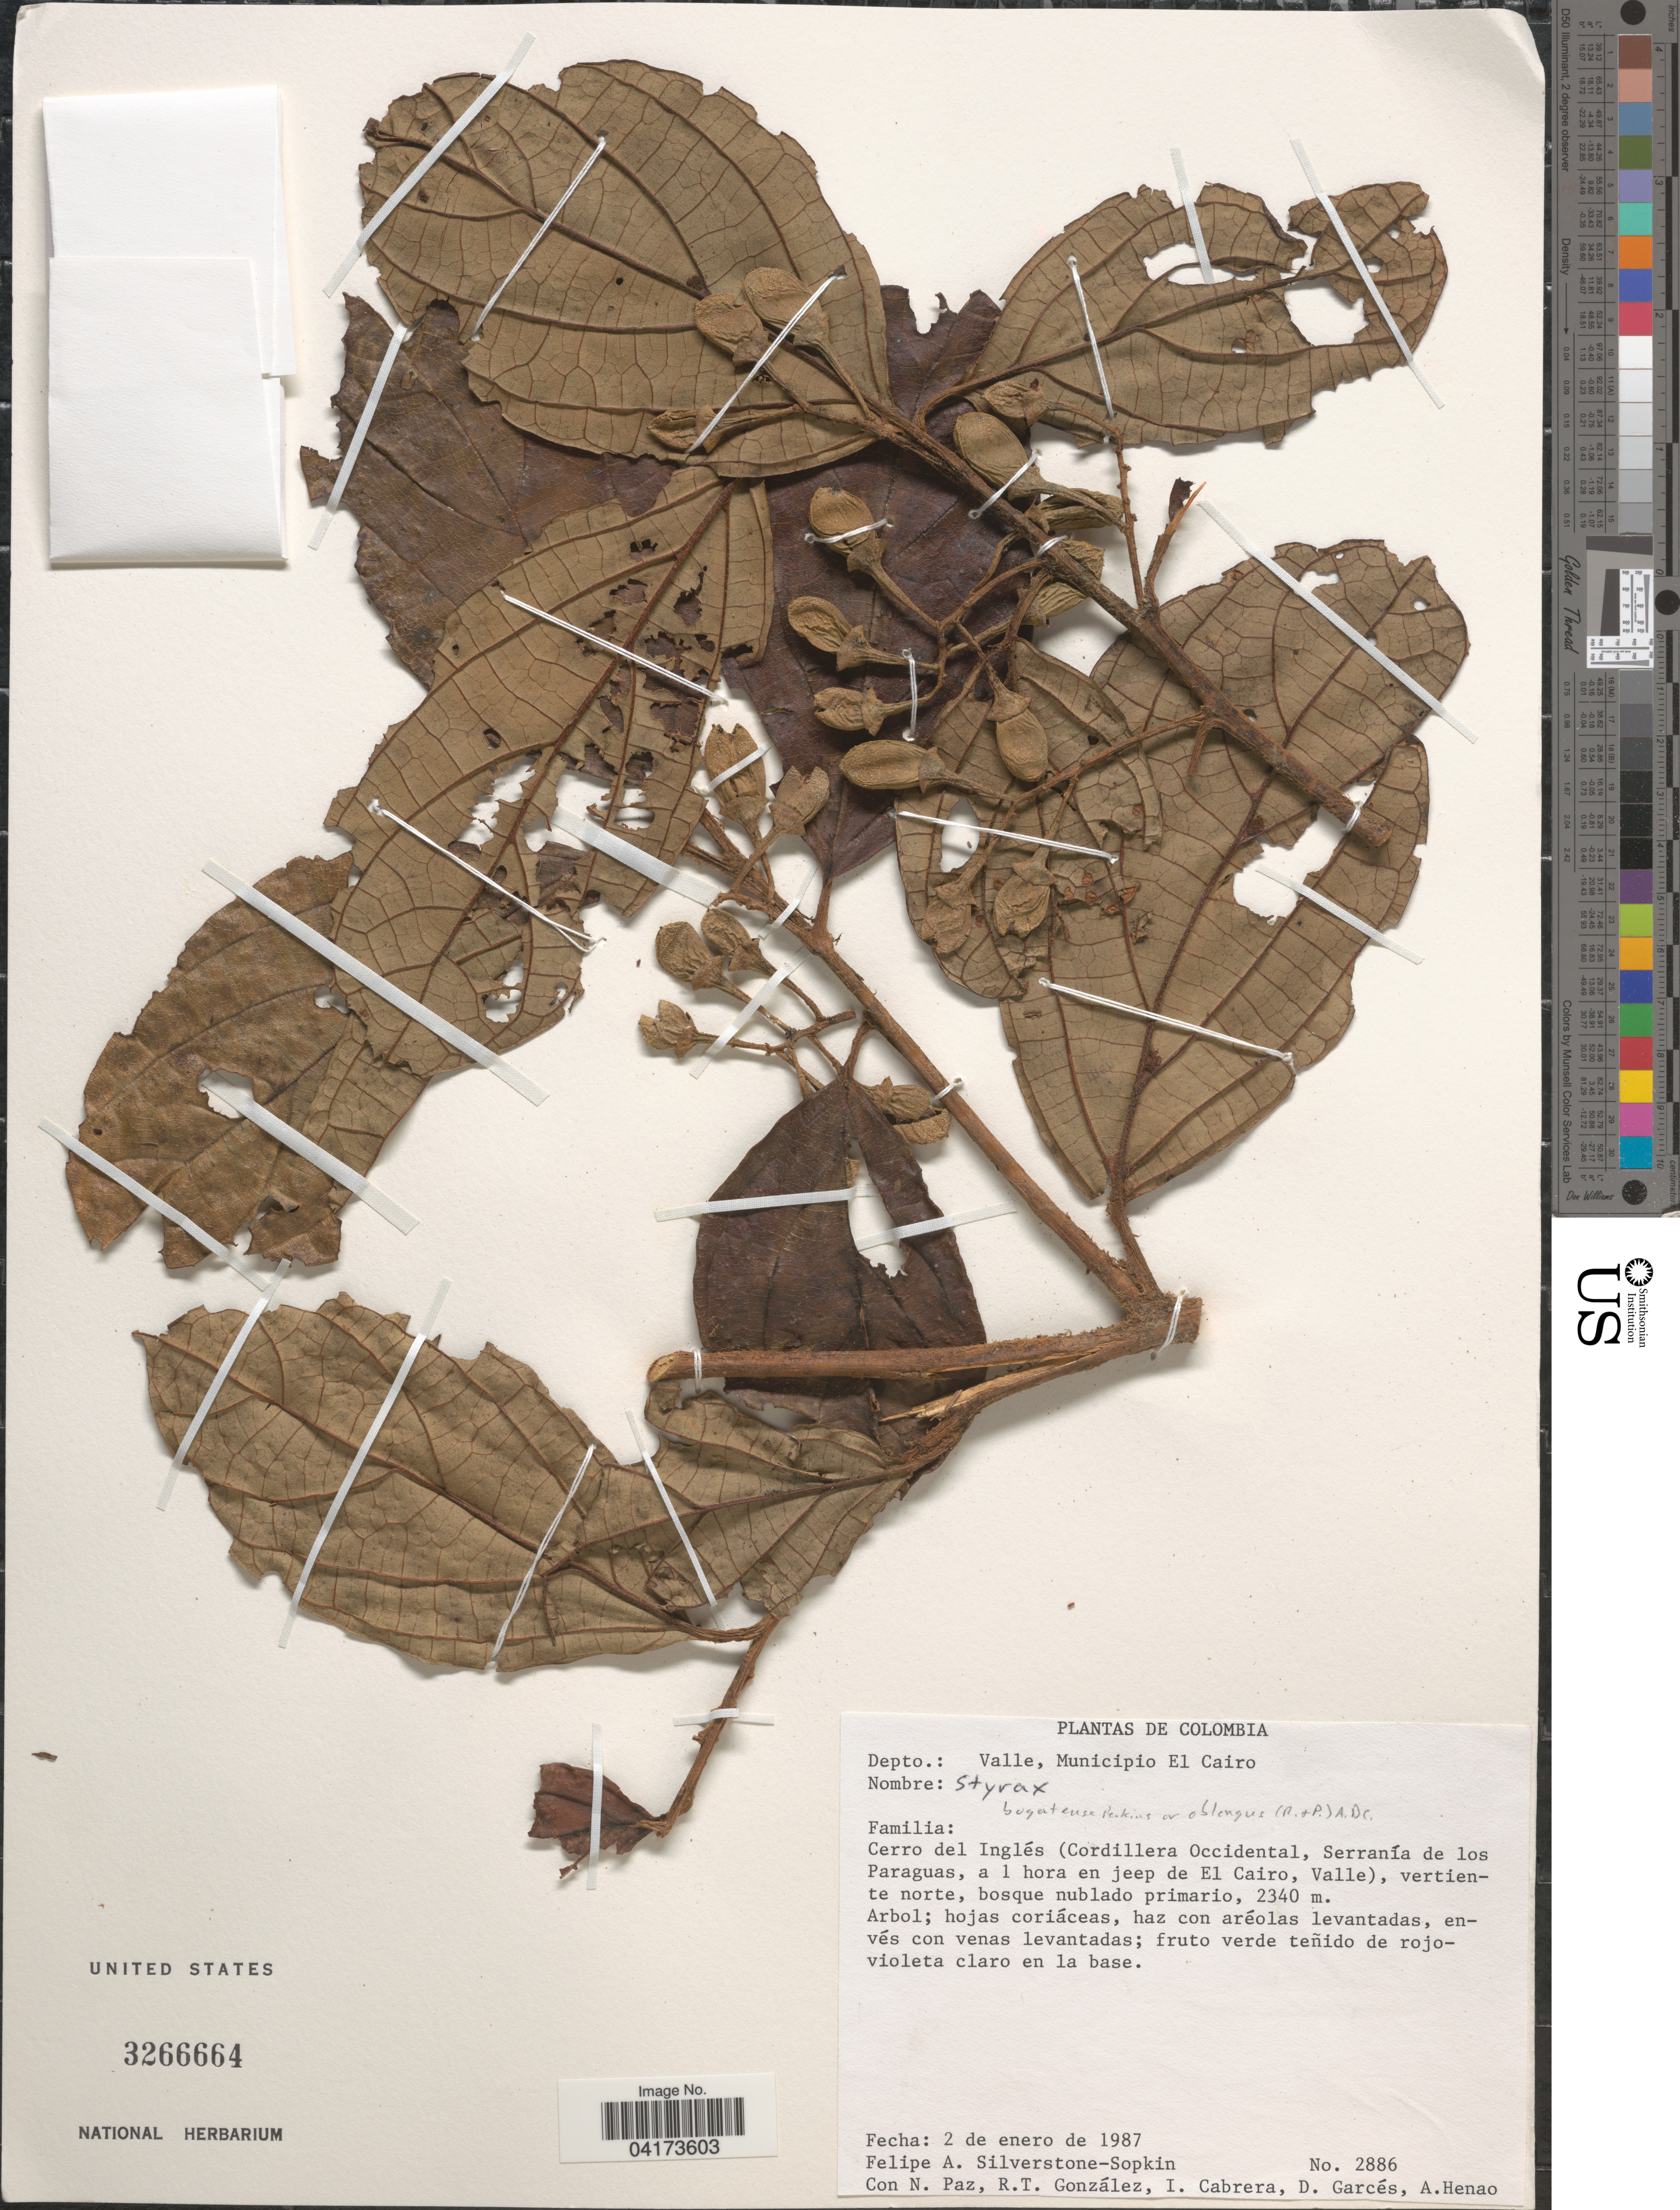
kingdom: Plantae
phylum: Tracheophyta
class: Magnoliopsida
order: Ericales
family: Styracaceae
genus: Styrax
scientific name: Styrax sp.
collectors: F. Silverstone-Sopkin, N. Paz, R. Gonzalez, I. Cabrera & et al.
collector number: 2886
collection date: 1987-01-02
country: Colombia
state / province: Valle del Cauca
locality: Depto.: Valle, Municipio El Cairo. Cerro del Inglés (Cordillera Occidental, Serranía de los Paraguas, a 1 hora en jeep de El Cairo), vertiente norte, bosque nublado primario.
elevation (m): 2340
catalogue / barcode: US 3266664